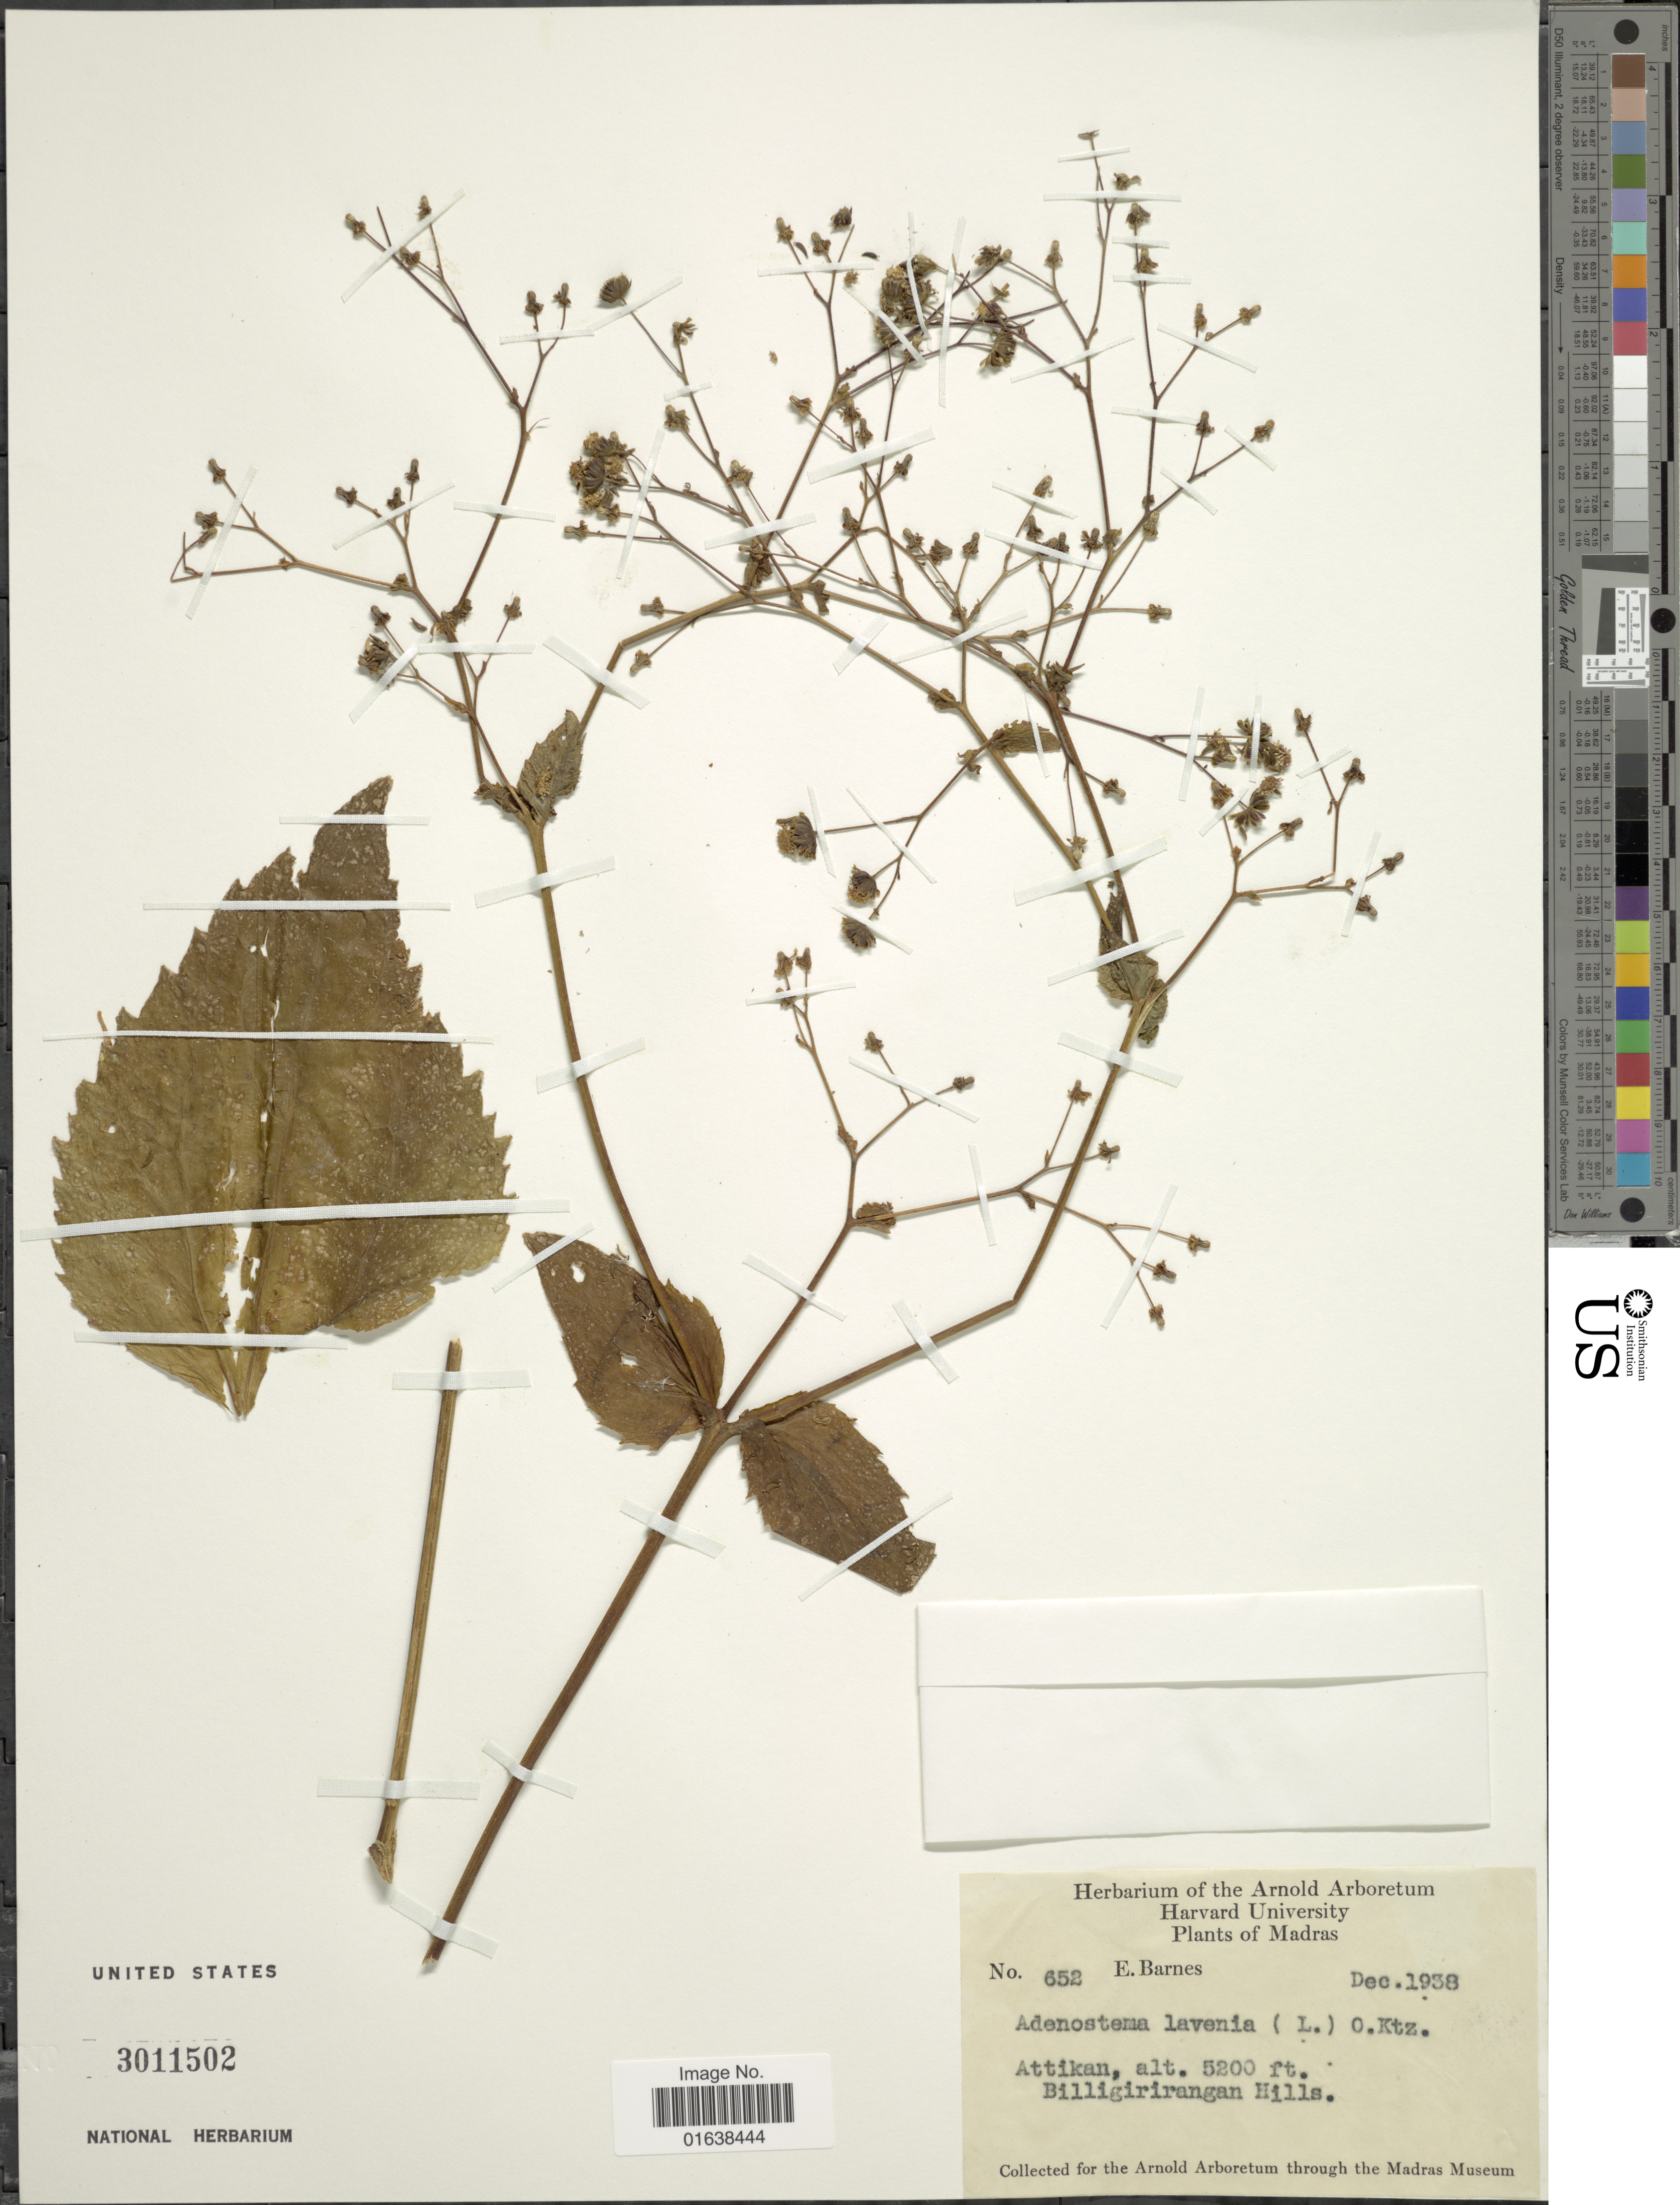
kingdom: Plantae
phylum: Tracheophyta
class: Magnoliopsida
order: Asterales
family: Asteraceae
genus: Adenostemma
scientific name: Adenostemma lavenia var. lavenia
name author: Kuntze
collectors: E. Barnes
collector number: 652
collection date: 1938-12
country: India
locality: Madras. Attikan, Billigirirangan Hills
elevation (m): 1585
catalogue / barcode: US 3011502